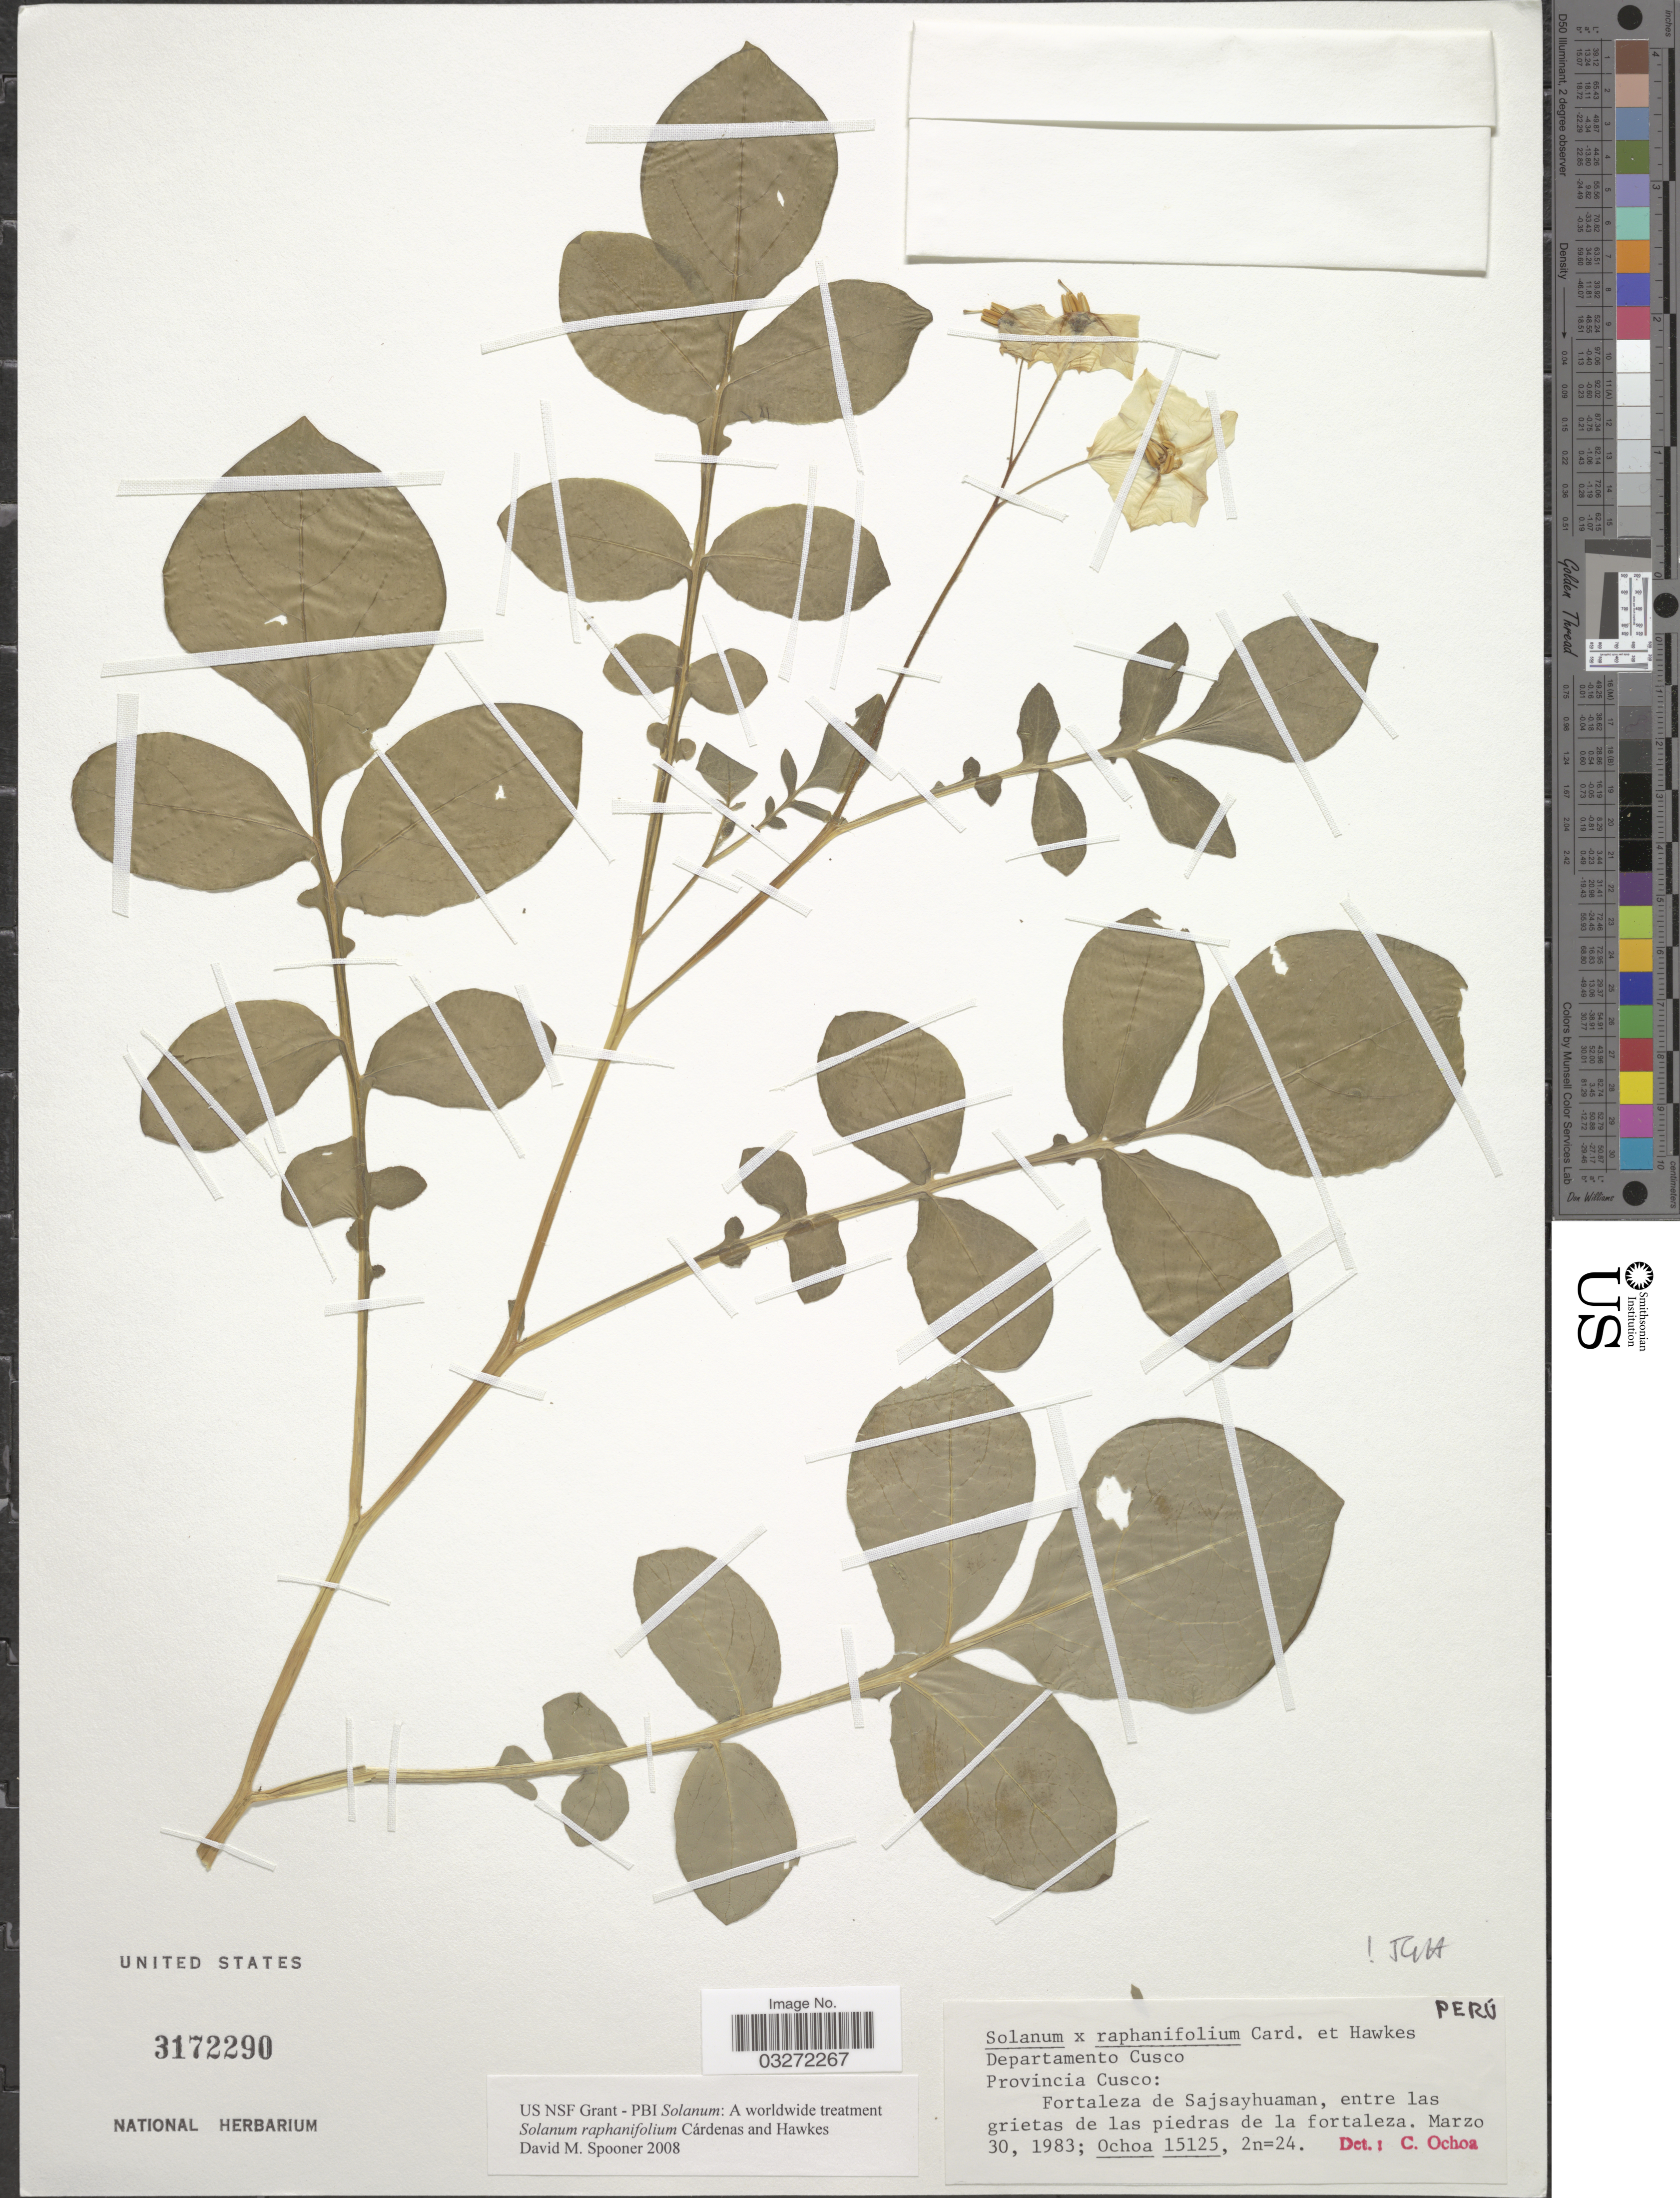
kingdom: Plantae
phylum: Tracheophyta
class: Magnoliopsida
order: Solanales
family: Solanaceae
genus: Solanum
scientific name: Solanum raphanifolium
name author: Cárdenas & Hawkes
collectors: -. Ochoa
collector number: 15125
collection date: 1983-03-30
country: Peru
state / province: Cusco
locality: Departamento Cusco, Provincia Cusco: Fortaleza de Sajsayhuaman, entre las grietas de las piedras de la fortaleza.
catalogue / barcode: US 3172290